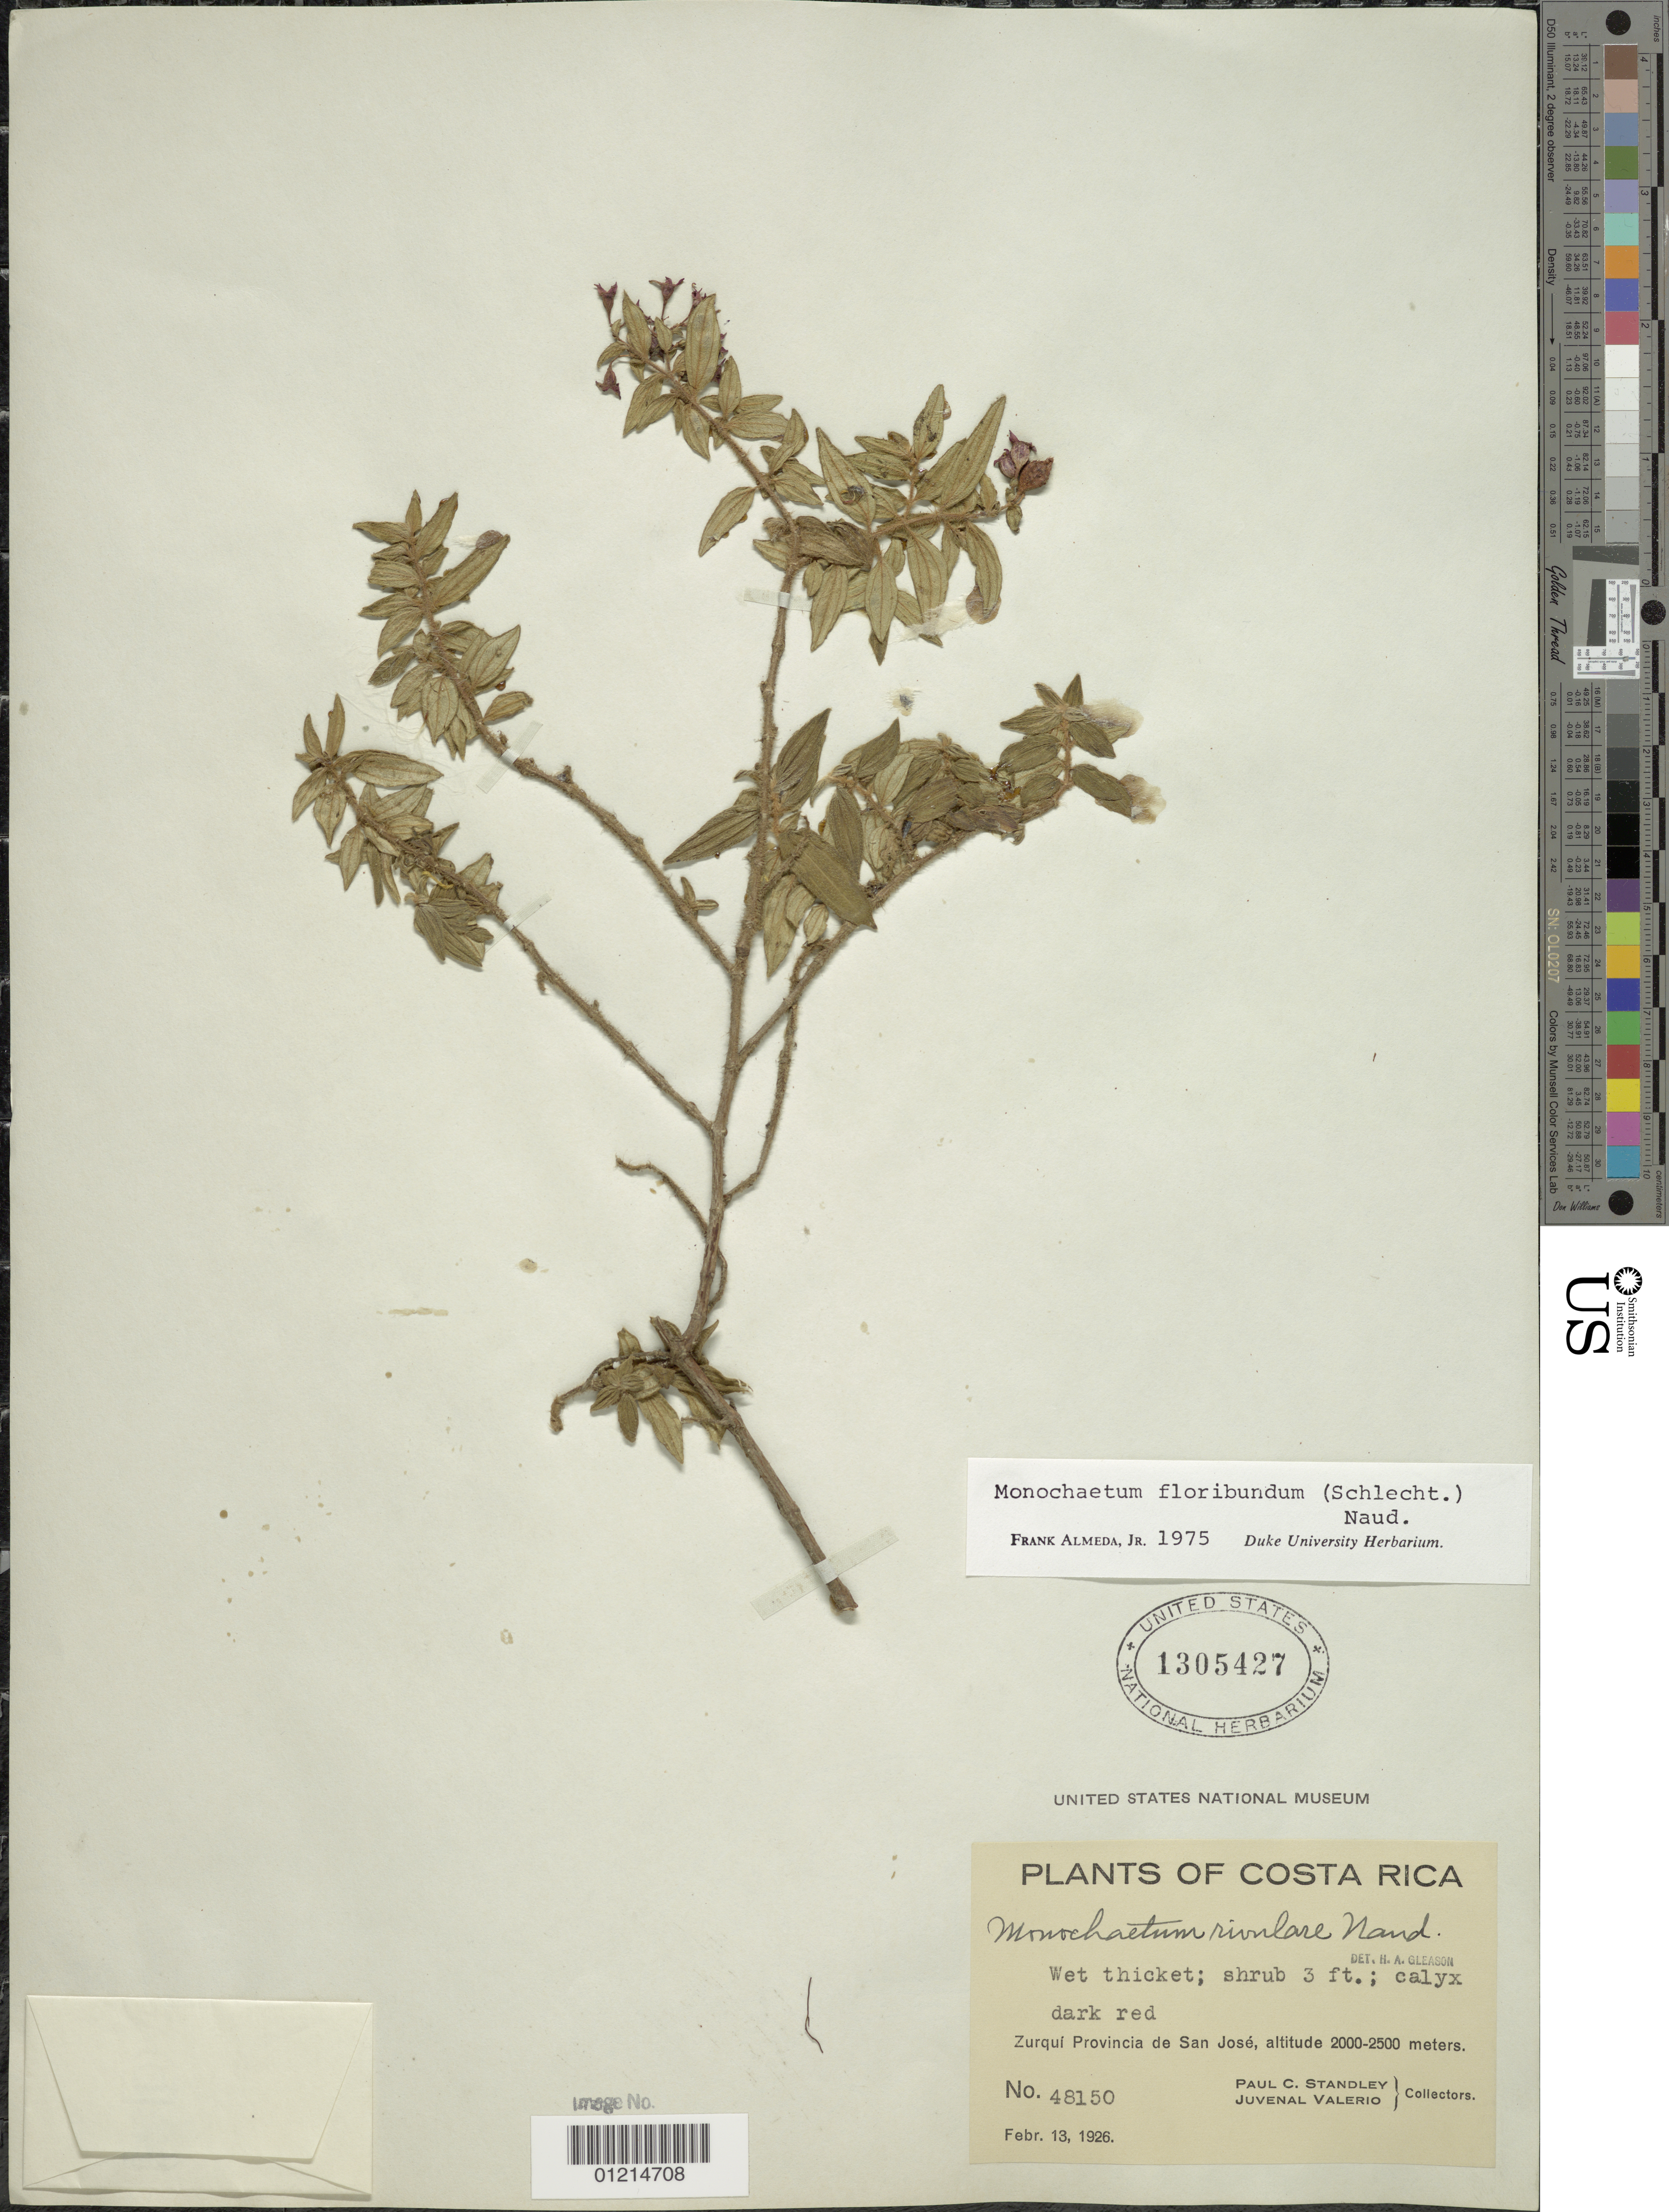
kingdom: Plantae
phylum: Tracheophyta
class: Magnoliopsida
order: Myrtales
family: Melastomataceae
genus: Monochaetum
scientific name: Monochaetum floribundum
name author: (Schltdl.) Naudin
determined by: Almeda, F.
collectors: P. C. Standley & J. Valerio R.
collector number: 48150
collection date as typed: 13 Feb 1926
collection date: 1926-02-13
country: Costa Rica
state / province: San José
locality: Zurqui.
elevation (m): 2000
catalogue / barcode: US 1305427